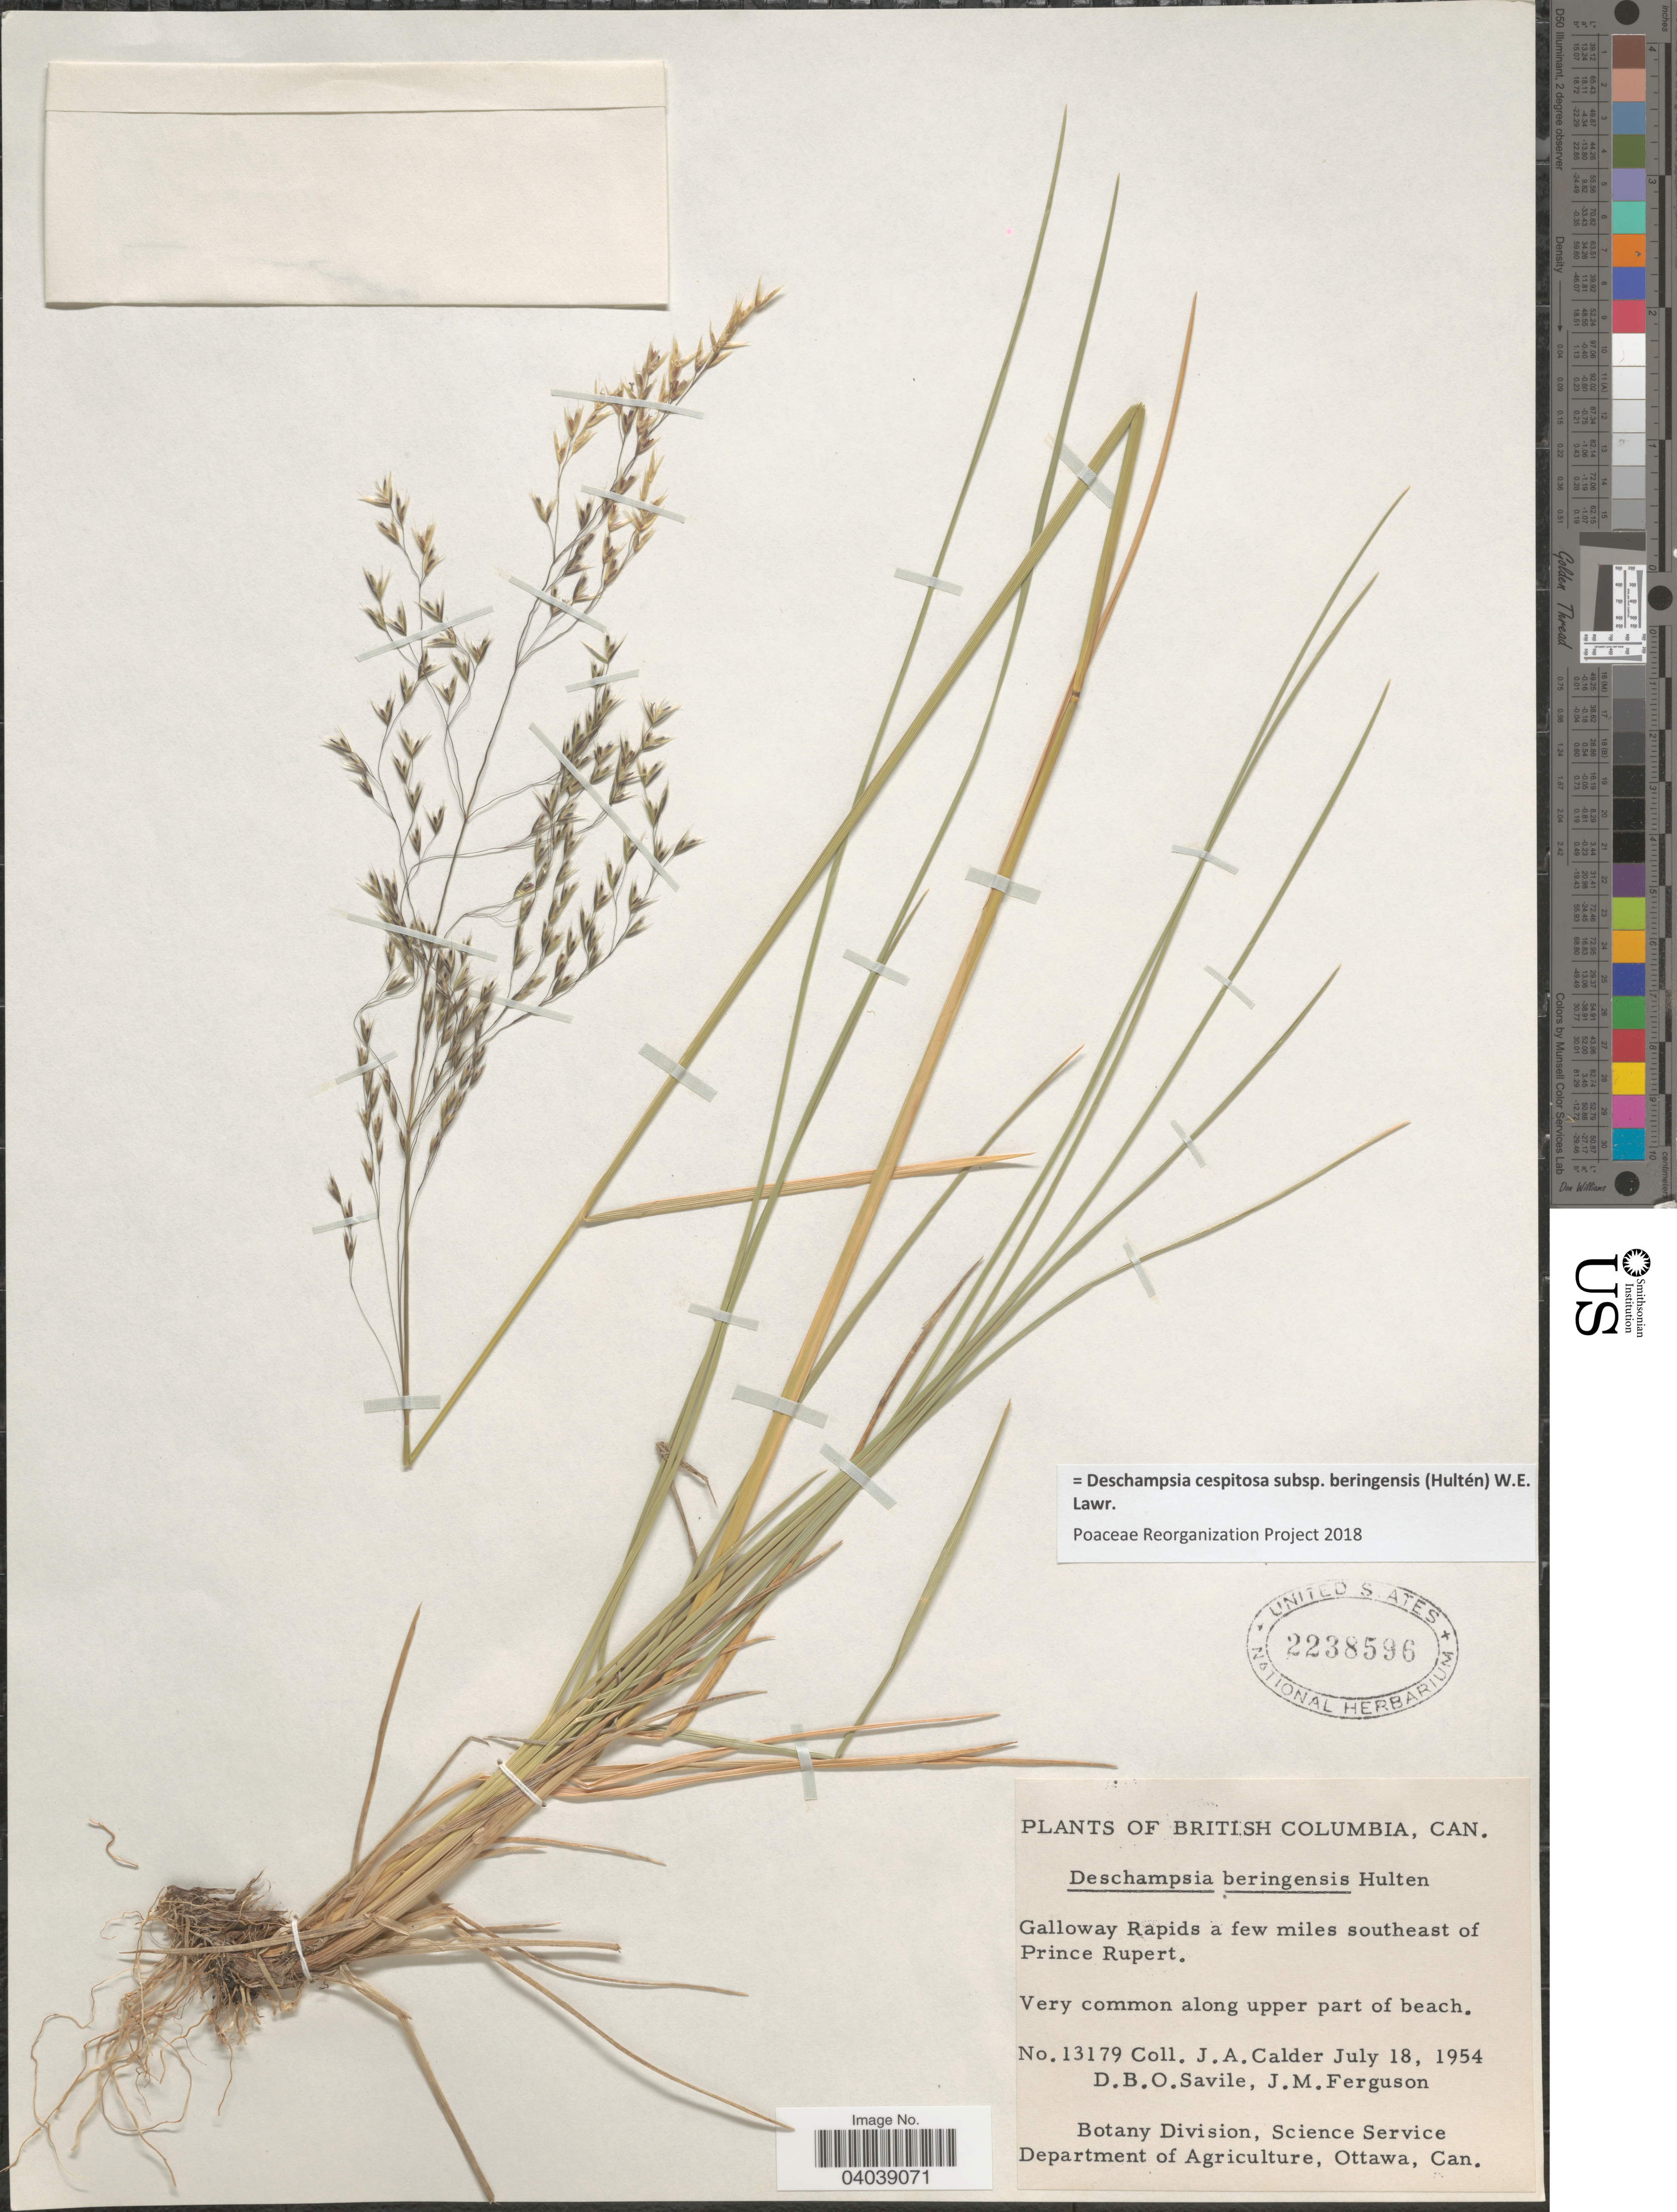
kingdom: Plantae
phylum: Tracheophyta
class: Liliopsida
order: Poales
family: Poaceae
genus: Deschampsia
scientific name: Deschampsia cespitosa subsp. beringensis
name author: (Hultén) Lawrence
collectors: J. A. Calder, D. Savile & J. M. Ferguson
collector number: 13179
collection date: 1954-07-18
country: Canada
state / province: British Columbia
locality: Galloway Rapids a few miles southeast of Prince Rupert.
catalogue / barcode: US 2238596